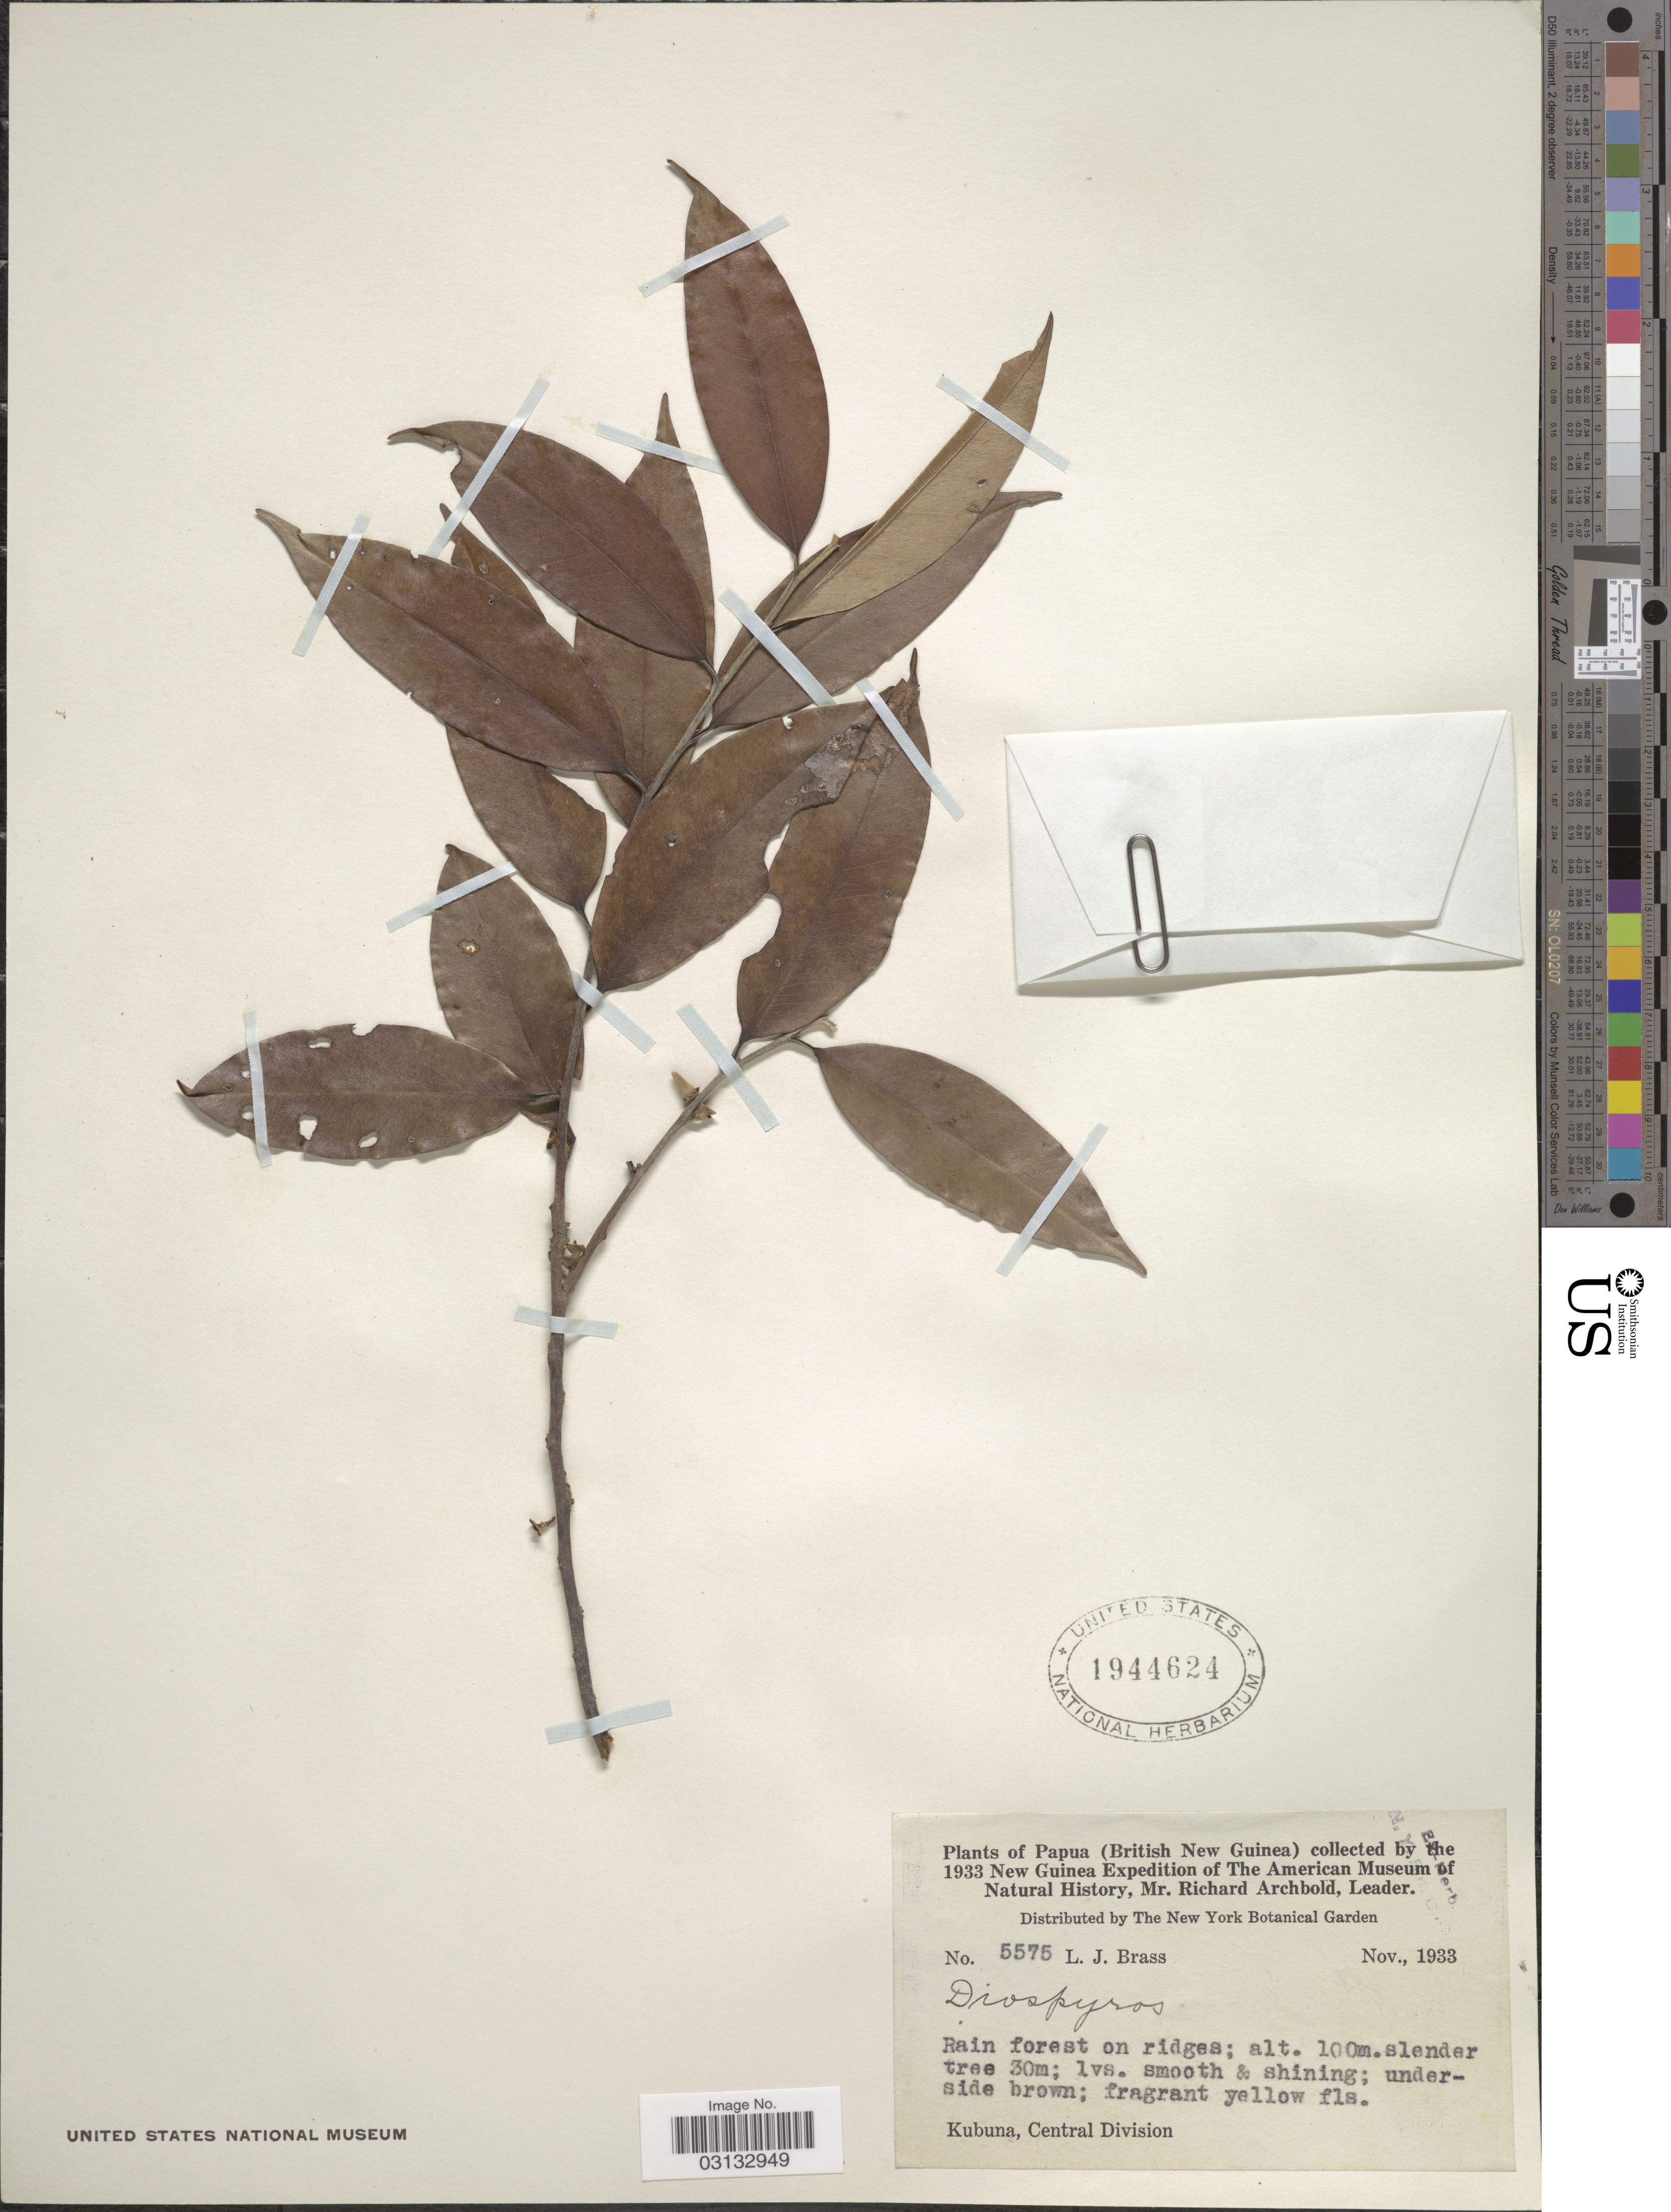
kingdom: Plantae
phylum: Tracheophyta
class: Magnoliopsida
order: Ericales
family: Ebenaceae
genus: Diospyros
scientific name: Diospyros sp.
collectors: L. J. Brass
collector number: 5575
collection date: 1933-11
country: Papua New Guinea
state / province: Central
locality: Papua (British New Guinea), Kubuna, Central Division.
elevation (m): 100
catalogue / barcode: US 1944624